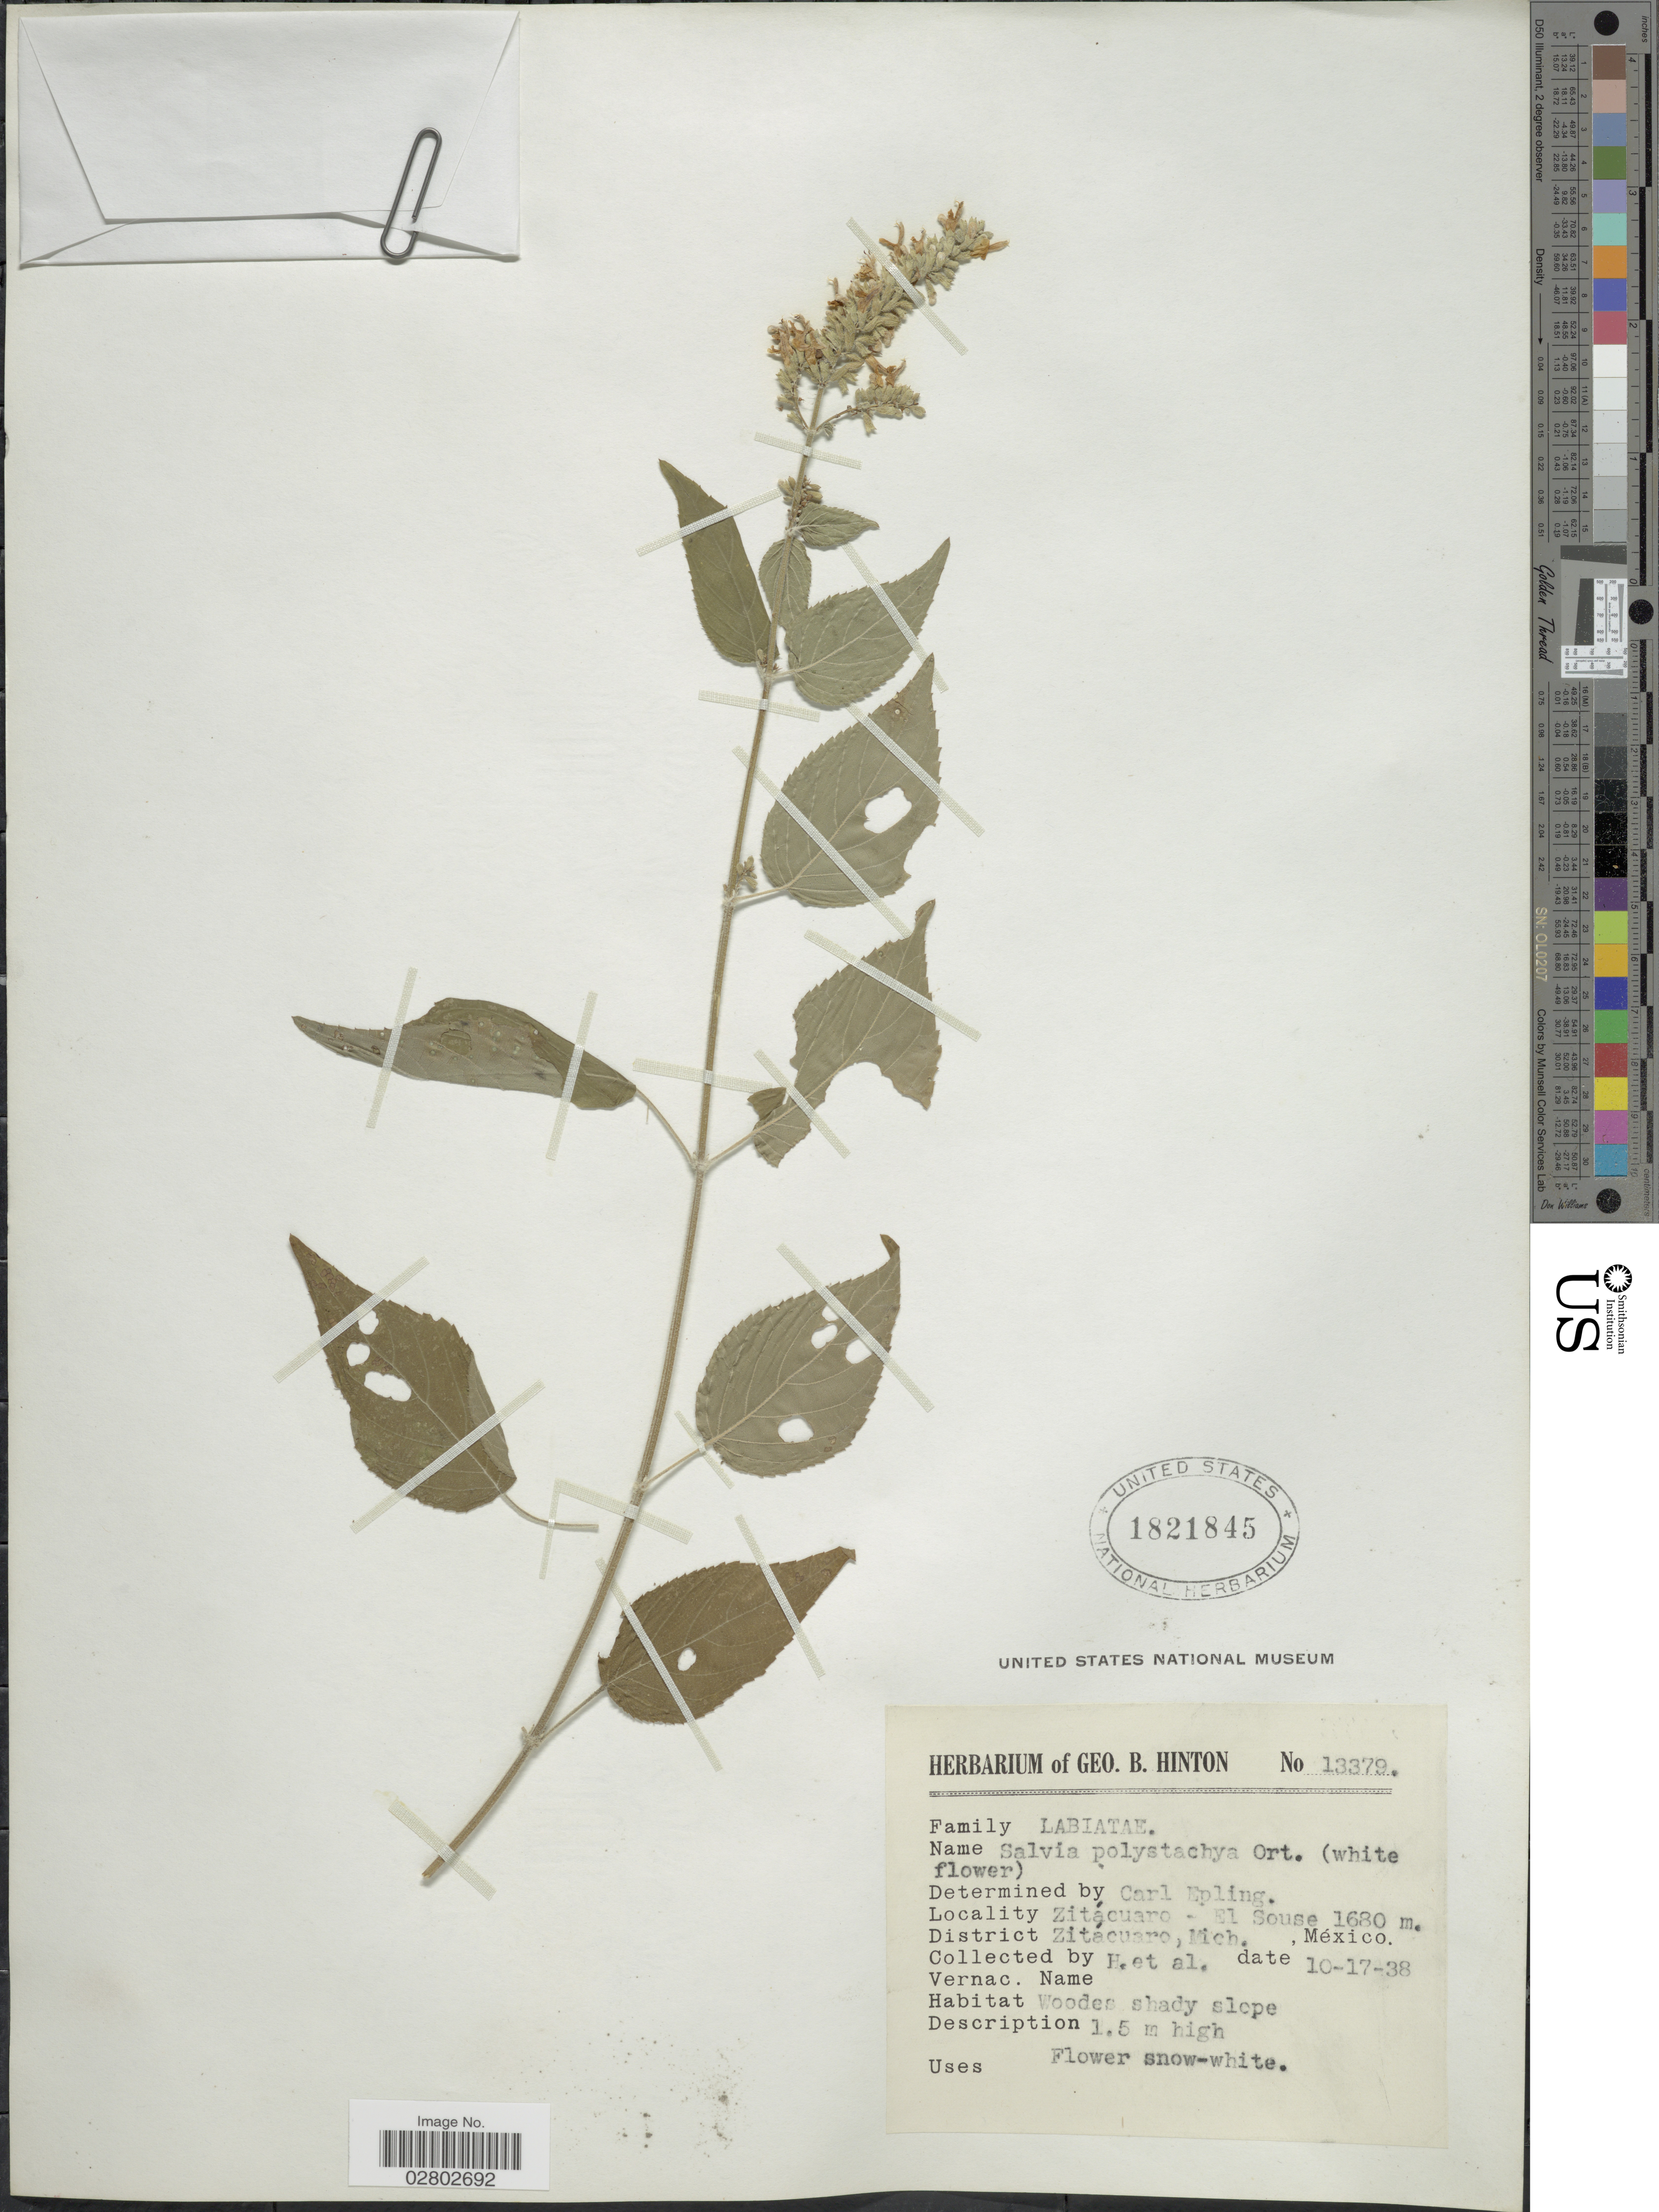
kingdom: Plantae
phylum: Tracheophyta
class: Magnoliopsida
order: Lamiales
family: Lamiaceae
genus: Salvia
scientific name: Salvia polystachya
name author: Cav.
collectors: G. B. Hinton & et al.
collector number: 13379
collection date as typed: Transcribed d/m/y: 17/10/38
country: Mexico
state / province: Michoacán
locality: Zitácuaro - El Souse. District Zitácuaro.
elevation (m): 1680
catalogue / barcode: US 1821845